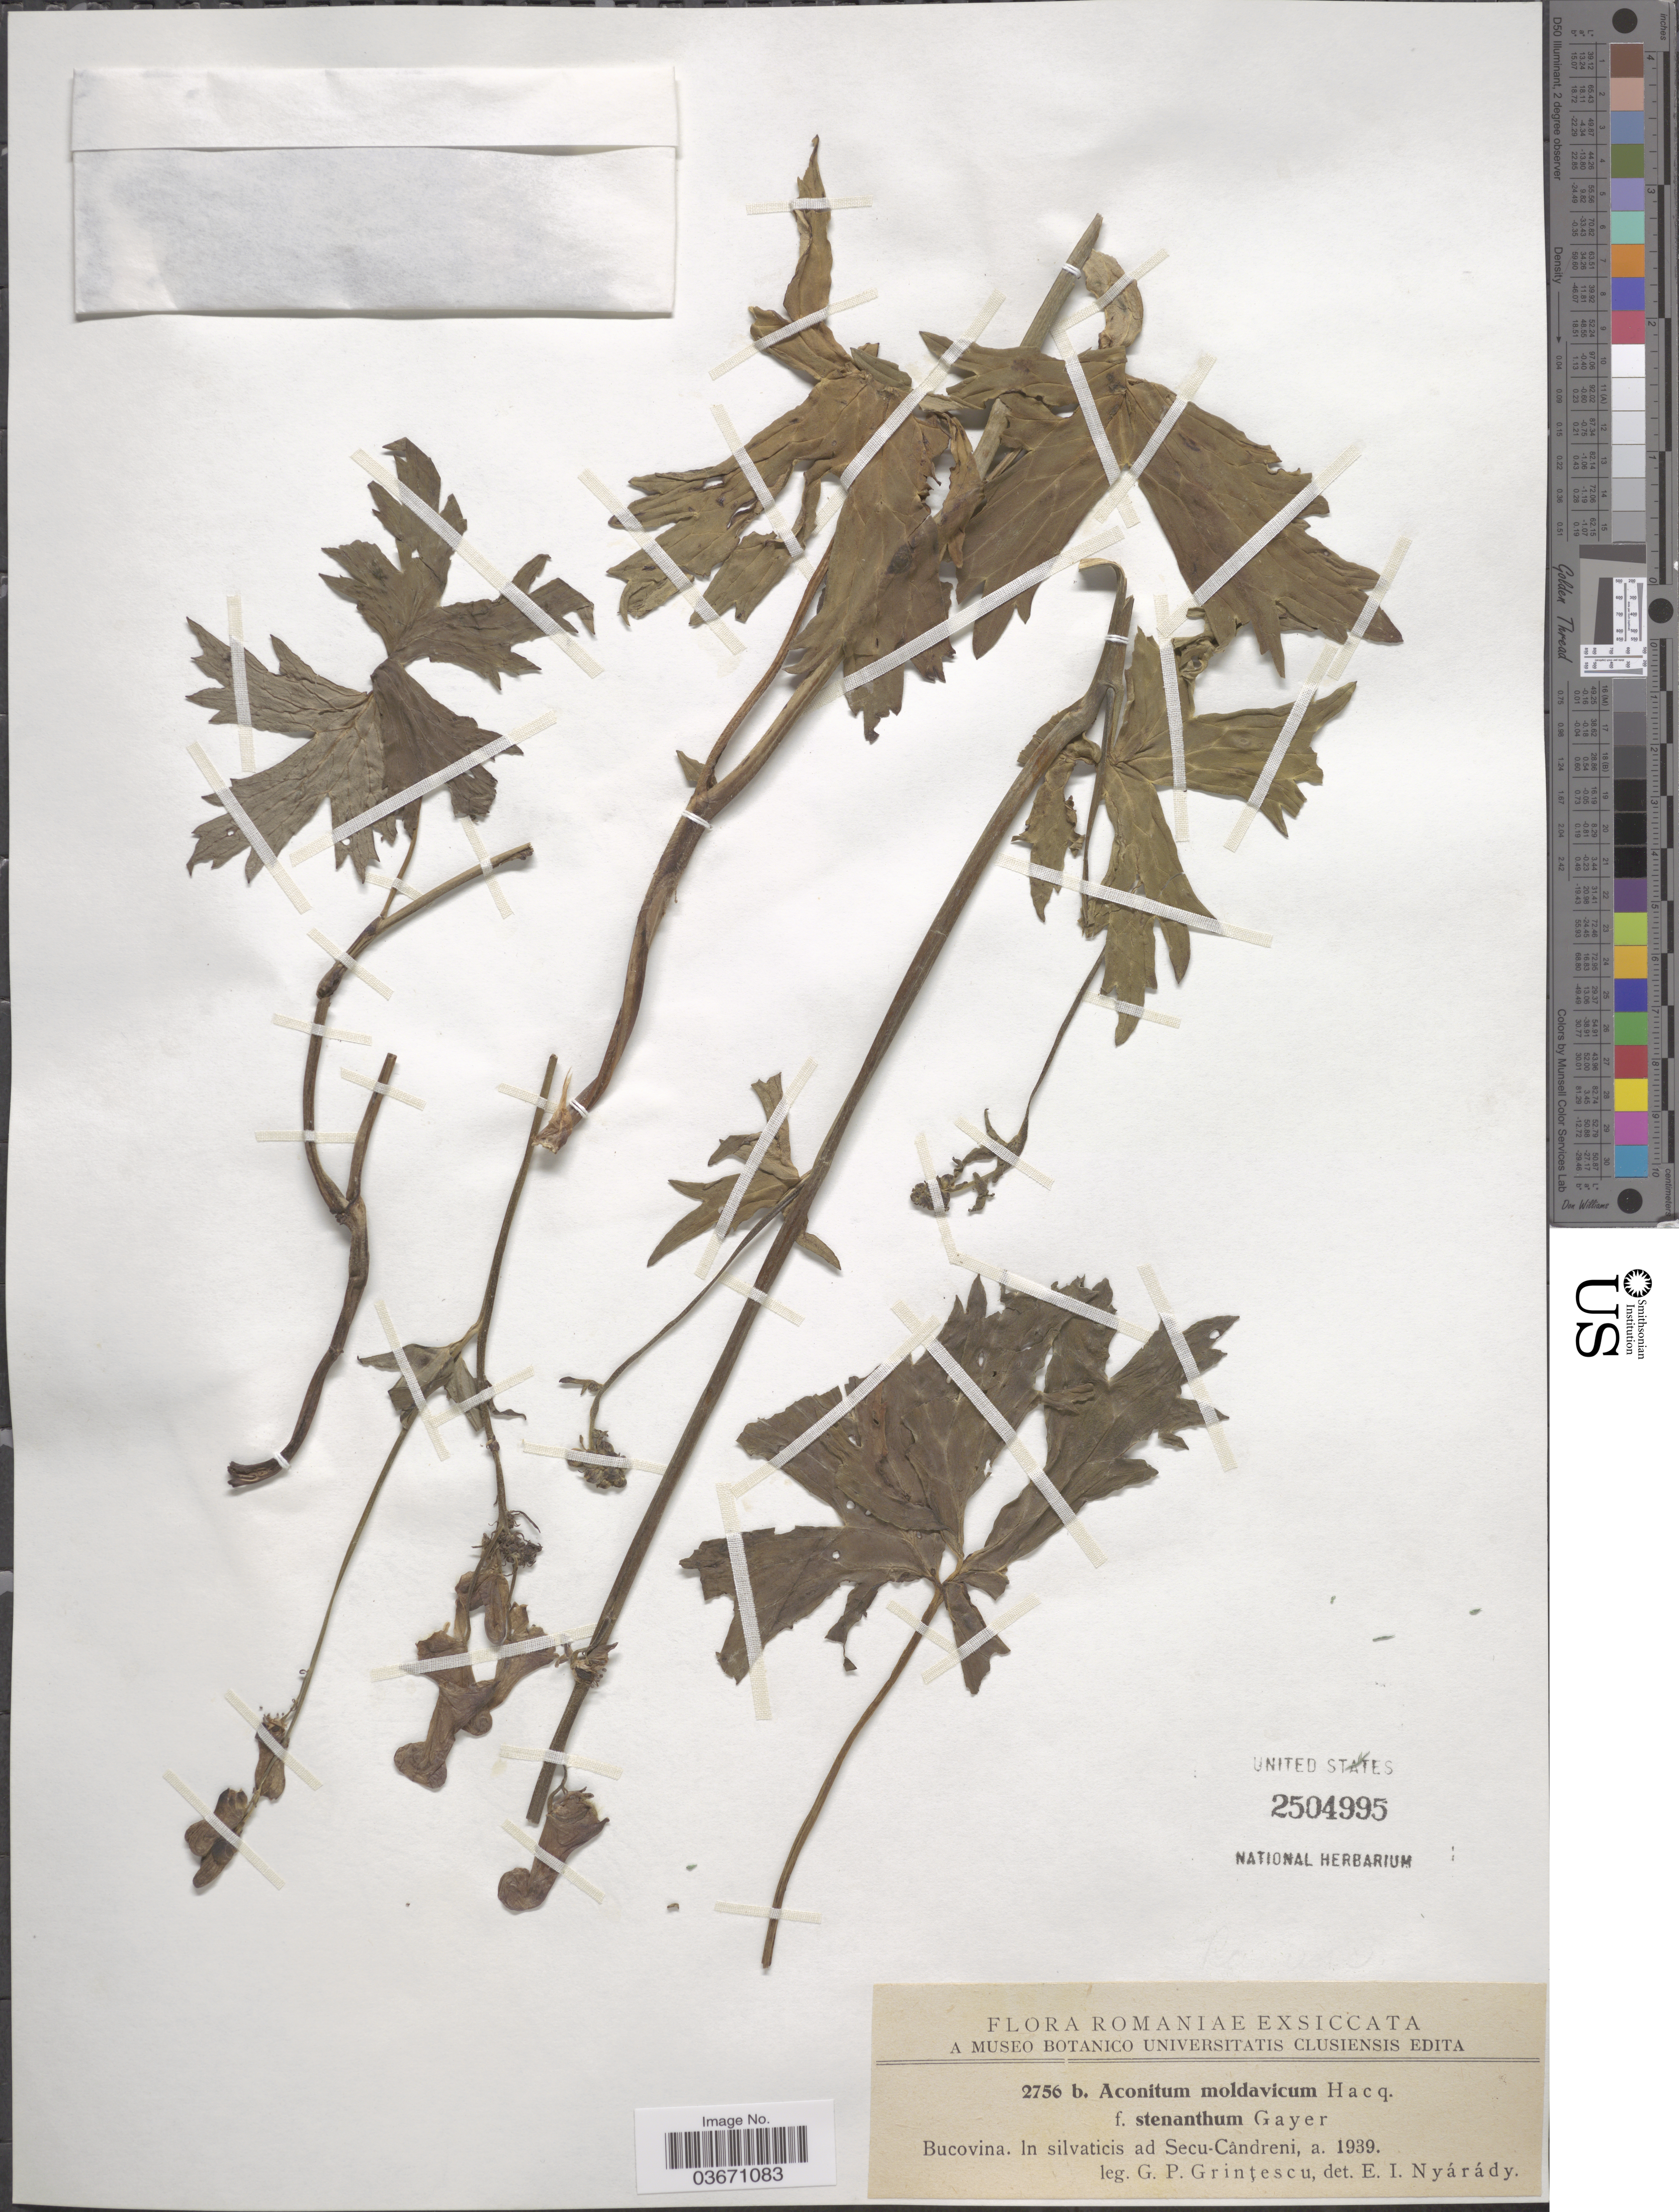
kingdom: Plantae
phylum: Tracheophyta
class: Magnoliopsida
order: Ranunculales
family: Ranunculaceae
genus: Aconitum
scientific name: Aconitum moldavicum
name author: Hacq.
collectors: G. Grintescu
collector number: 2756 b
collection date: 1939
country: Romania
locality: Bucovina. In silvaticis ad Secu-Cândreni.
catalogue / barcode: US 2504995